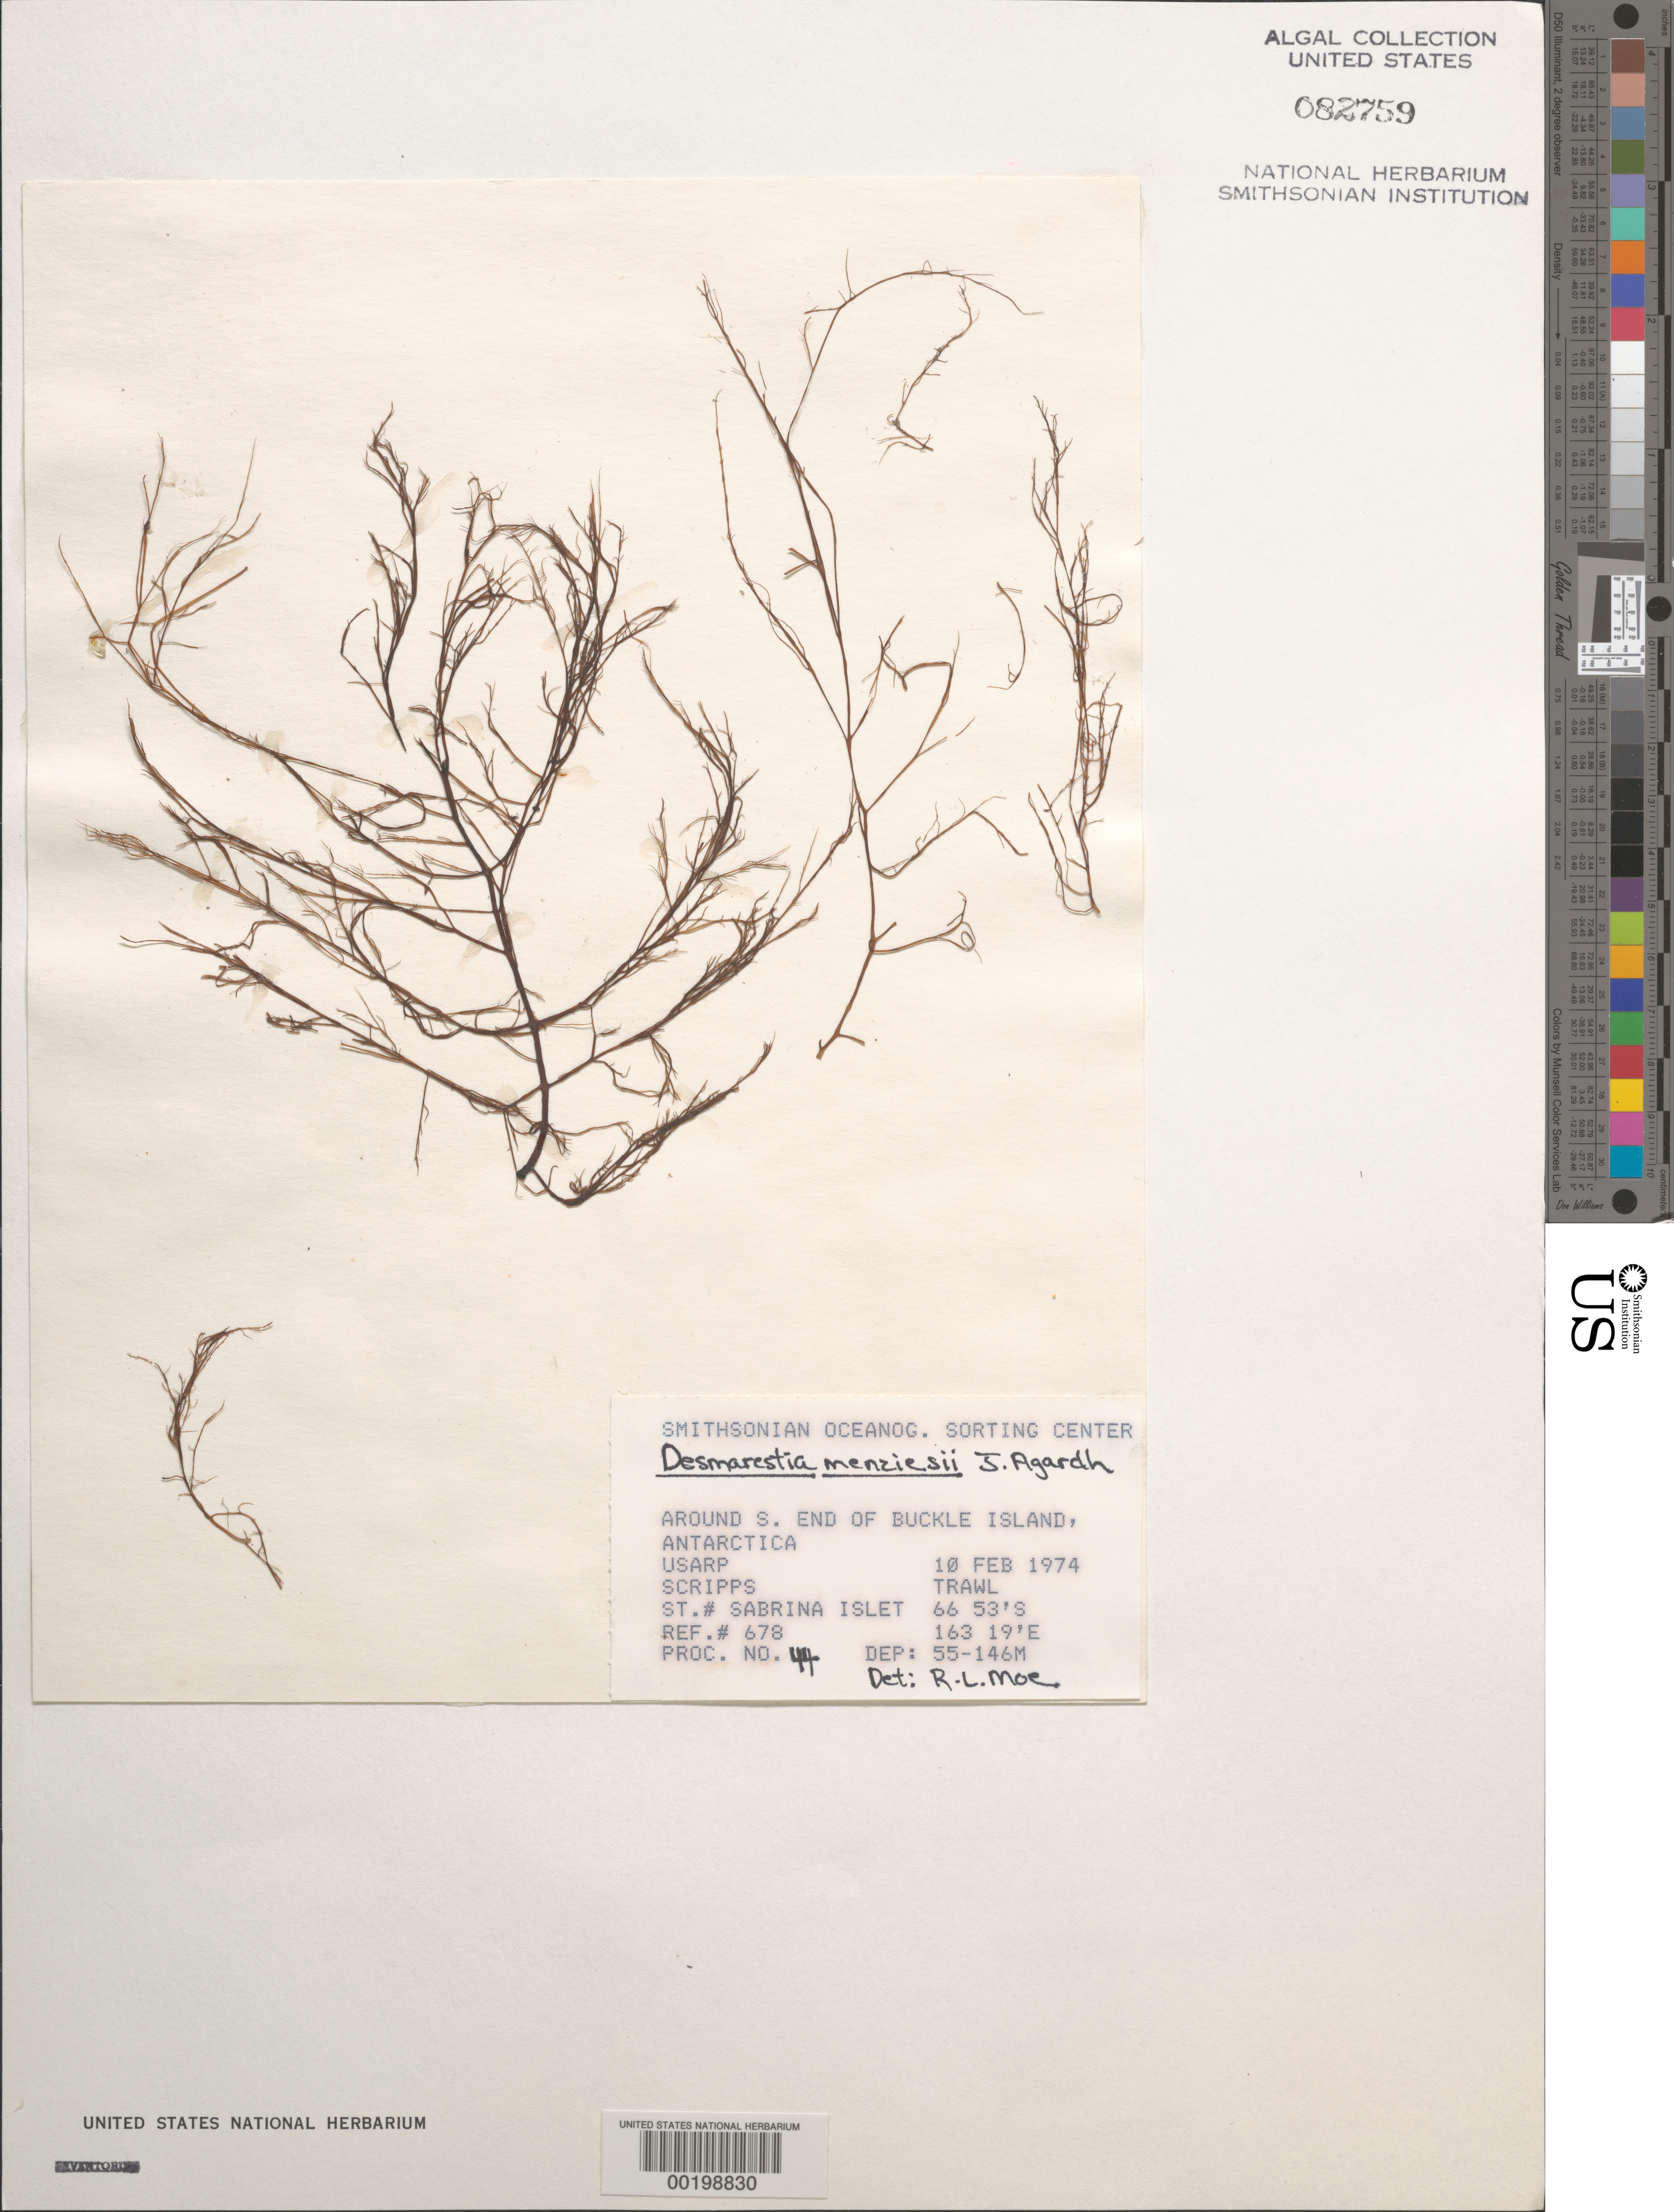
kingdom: Chromista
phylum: Ochrophyta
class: Phaeophyceae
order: Desmarestiales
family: Desmarestiaceae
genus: Desmarestia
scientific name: Desmarestia menziesii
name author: J. Agardh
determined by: Moe, R. L.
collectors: Scripps Institution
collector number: Station Sabrina Islet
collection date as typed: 10 Feb 1974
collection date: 1974-02-10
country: Antarctica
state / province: Victoria Land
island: Buckle Island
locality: South end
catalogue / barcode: US 82759